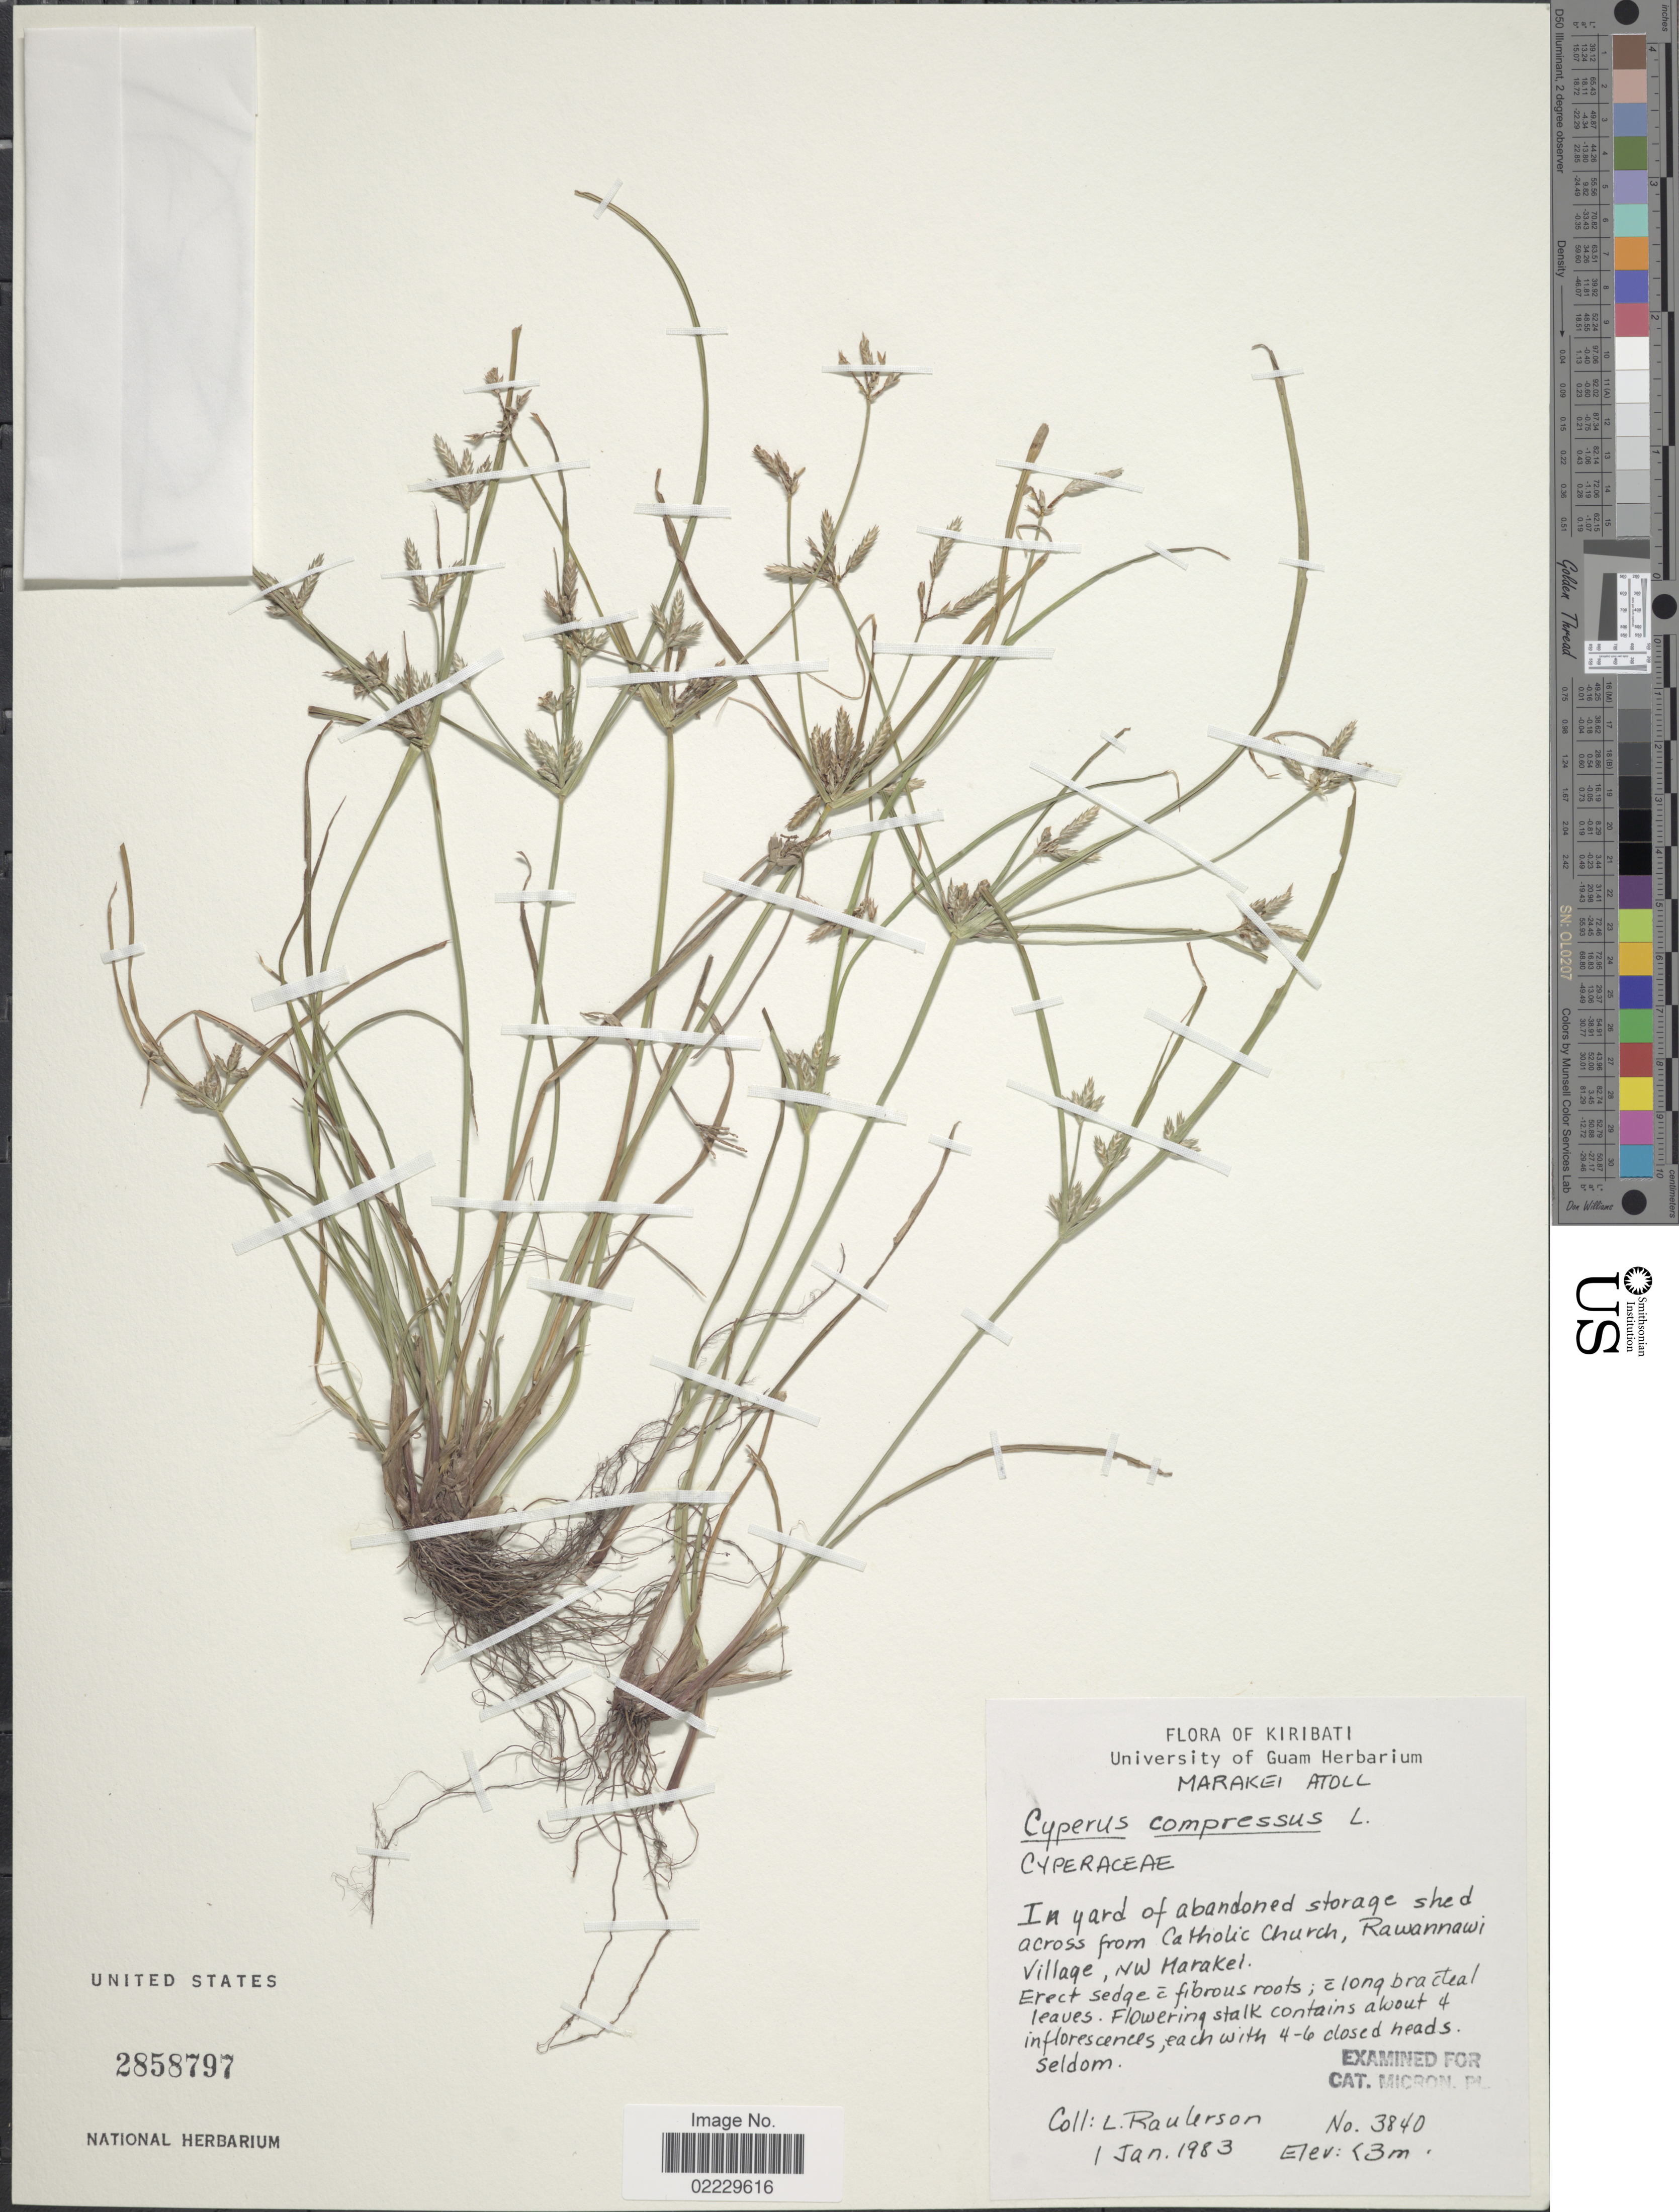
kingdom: Plantae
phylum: Tracheophyta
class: Liliopsida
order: Poales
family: Cyperaceae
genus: Cyperus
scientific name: Cyperus compressus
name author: L.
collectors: L. Raulerson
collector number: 3840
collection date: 1983-01-01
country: Kiribati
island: Marakei Atoll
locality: Marakei Atoll, In yard of abandoned storage shed across from Catholic Church, Rawannawi Village, NW Marakel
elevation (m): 3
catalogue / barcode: US 2858797